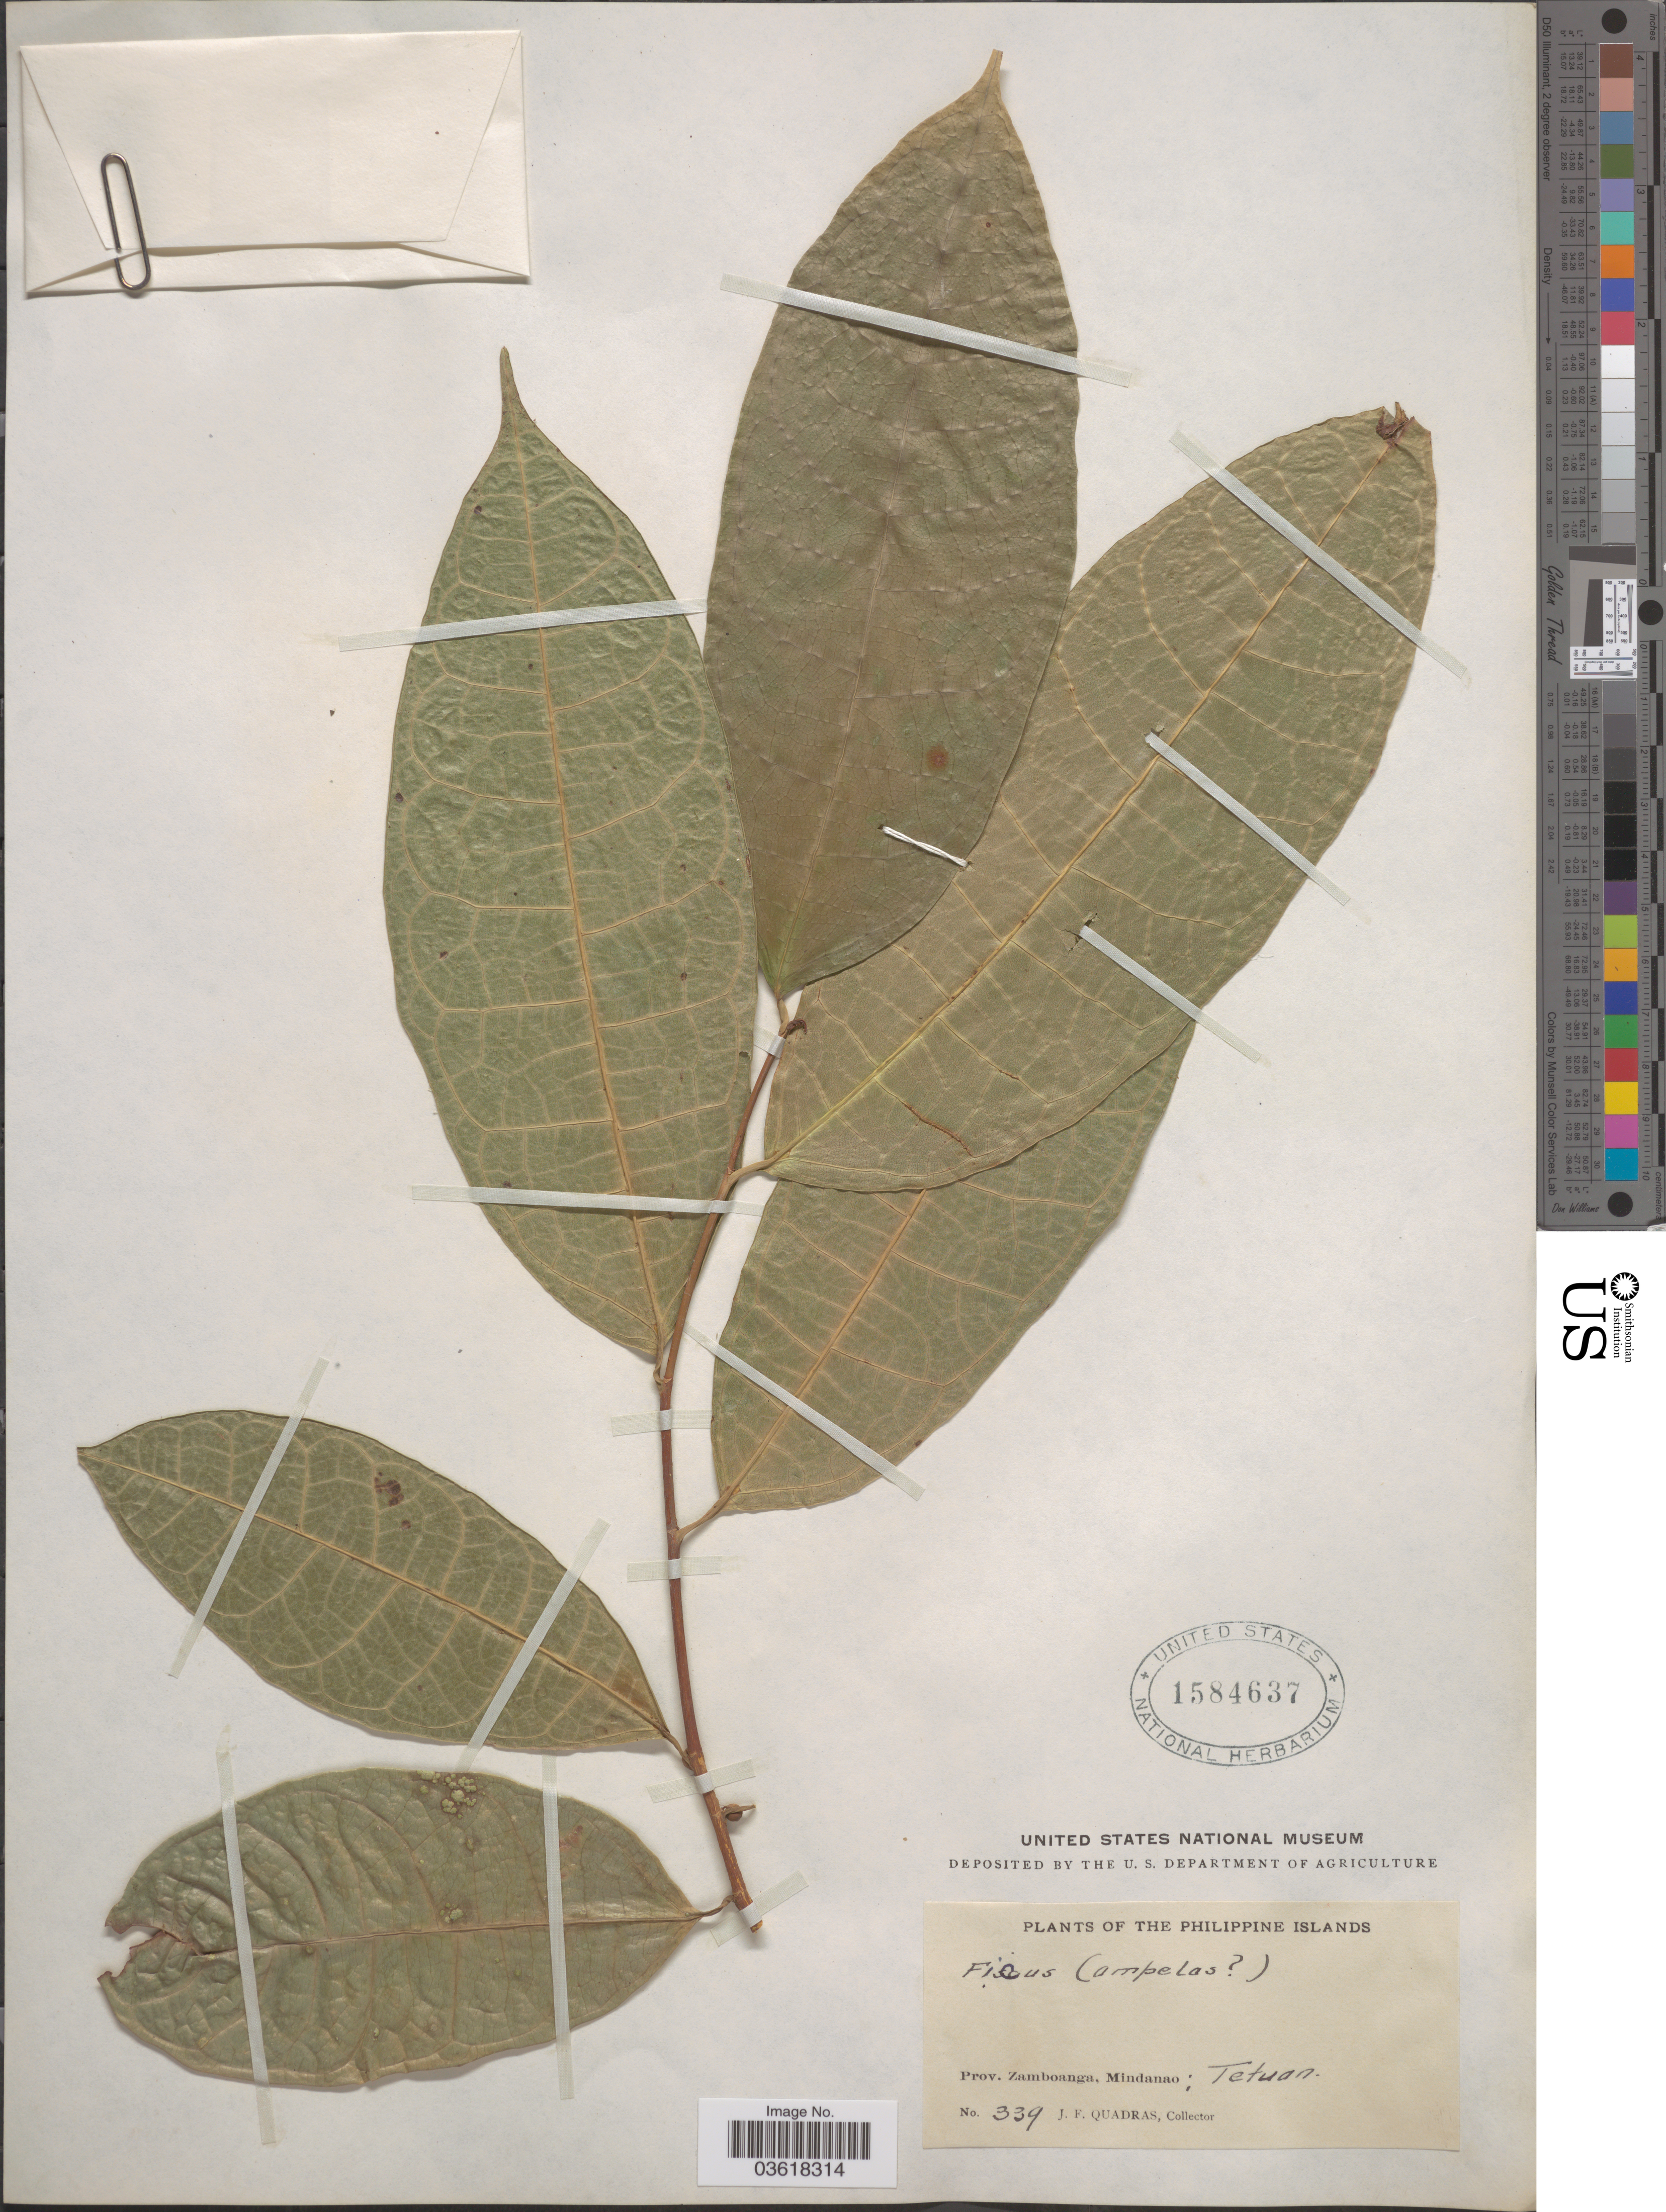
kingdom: Plantae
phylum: Tracheophyta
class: Magnoliopsida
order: Rosales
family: Moraceae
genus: Ficus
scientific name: Ficus ampelos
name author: Burm. f.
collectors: J. Quadras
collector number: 339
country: Philippines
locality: Prov. Zamboanga, Mindanao; Tetuan.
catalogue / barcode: US 1584637